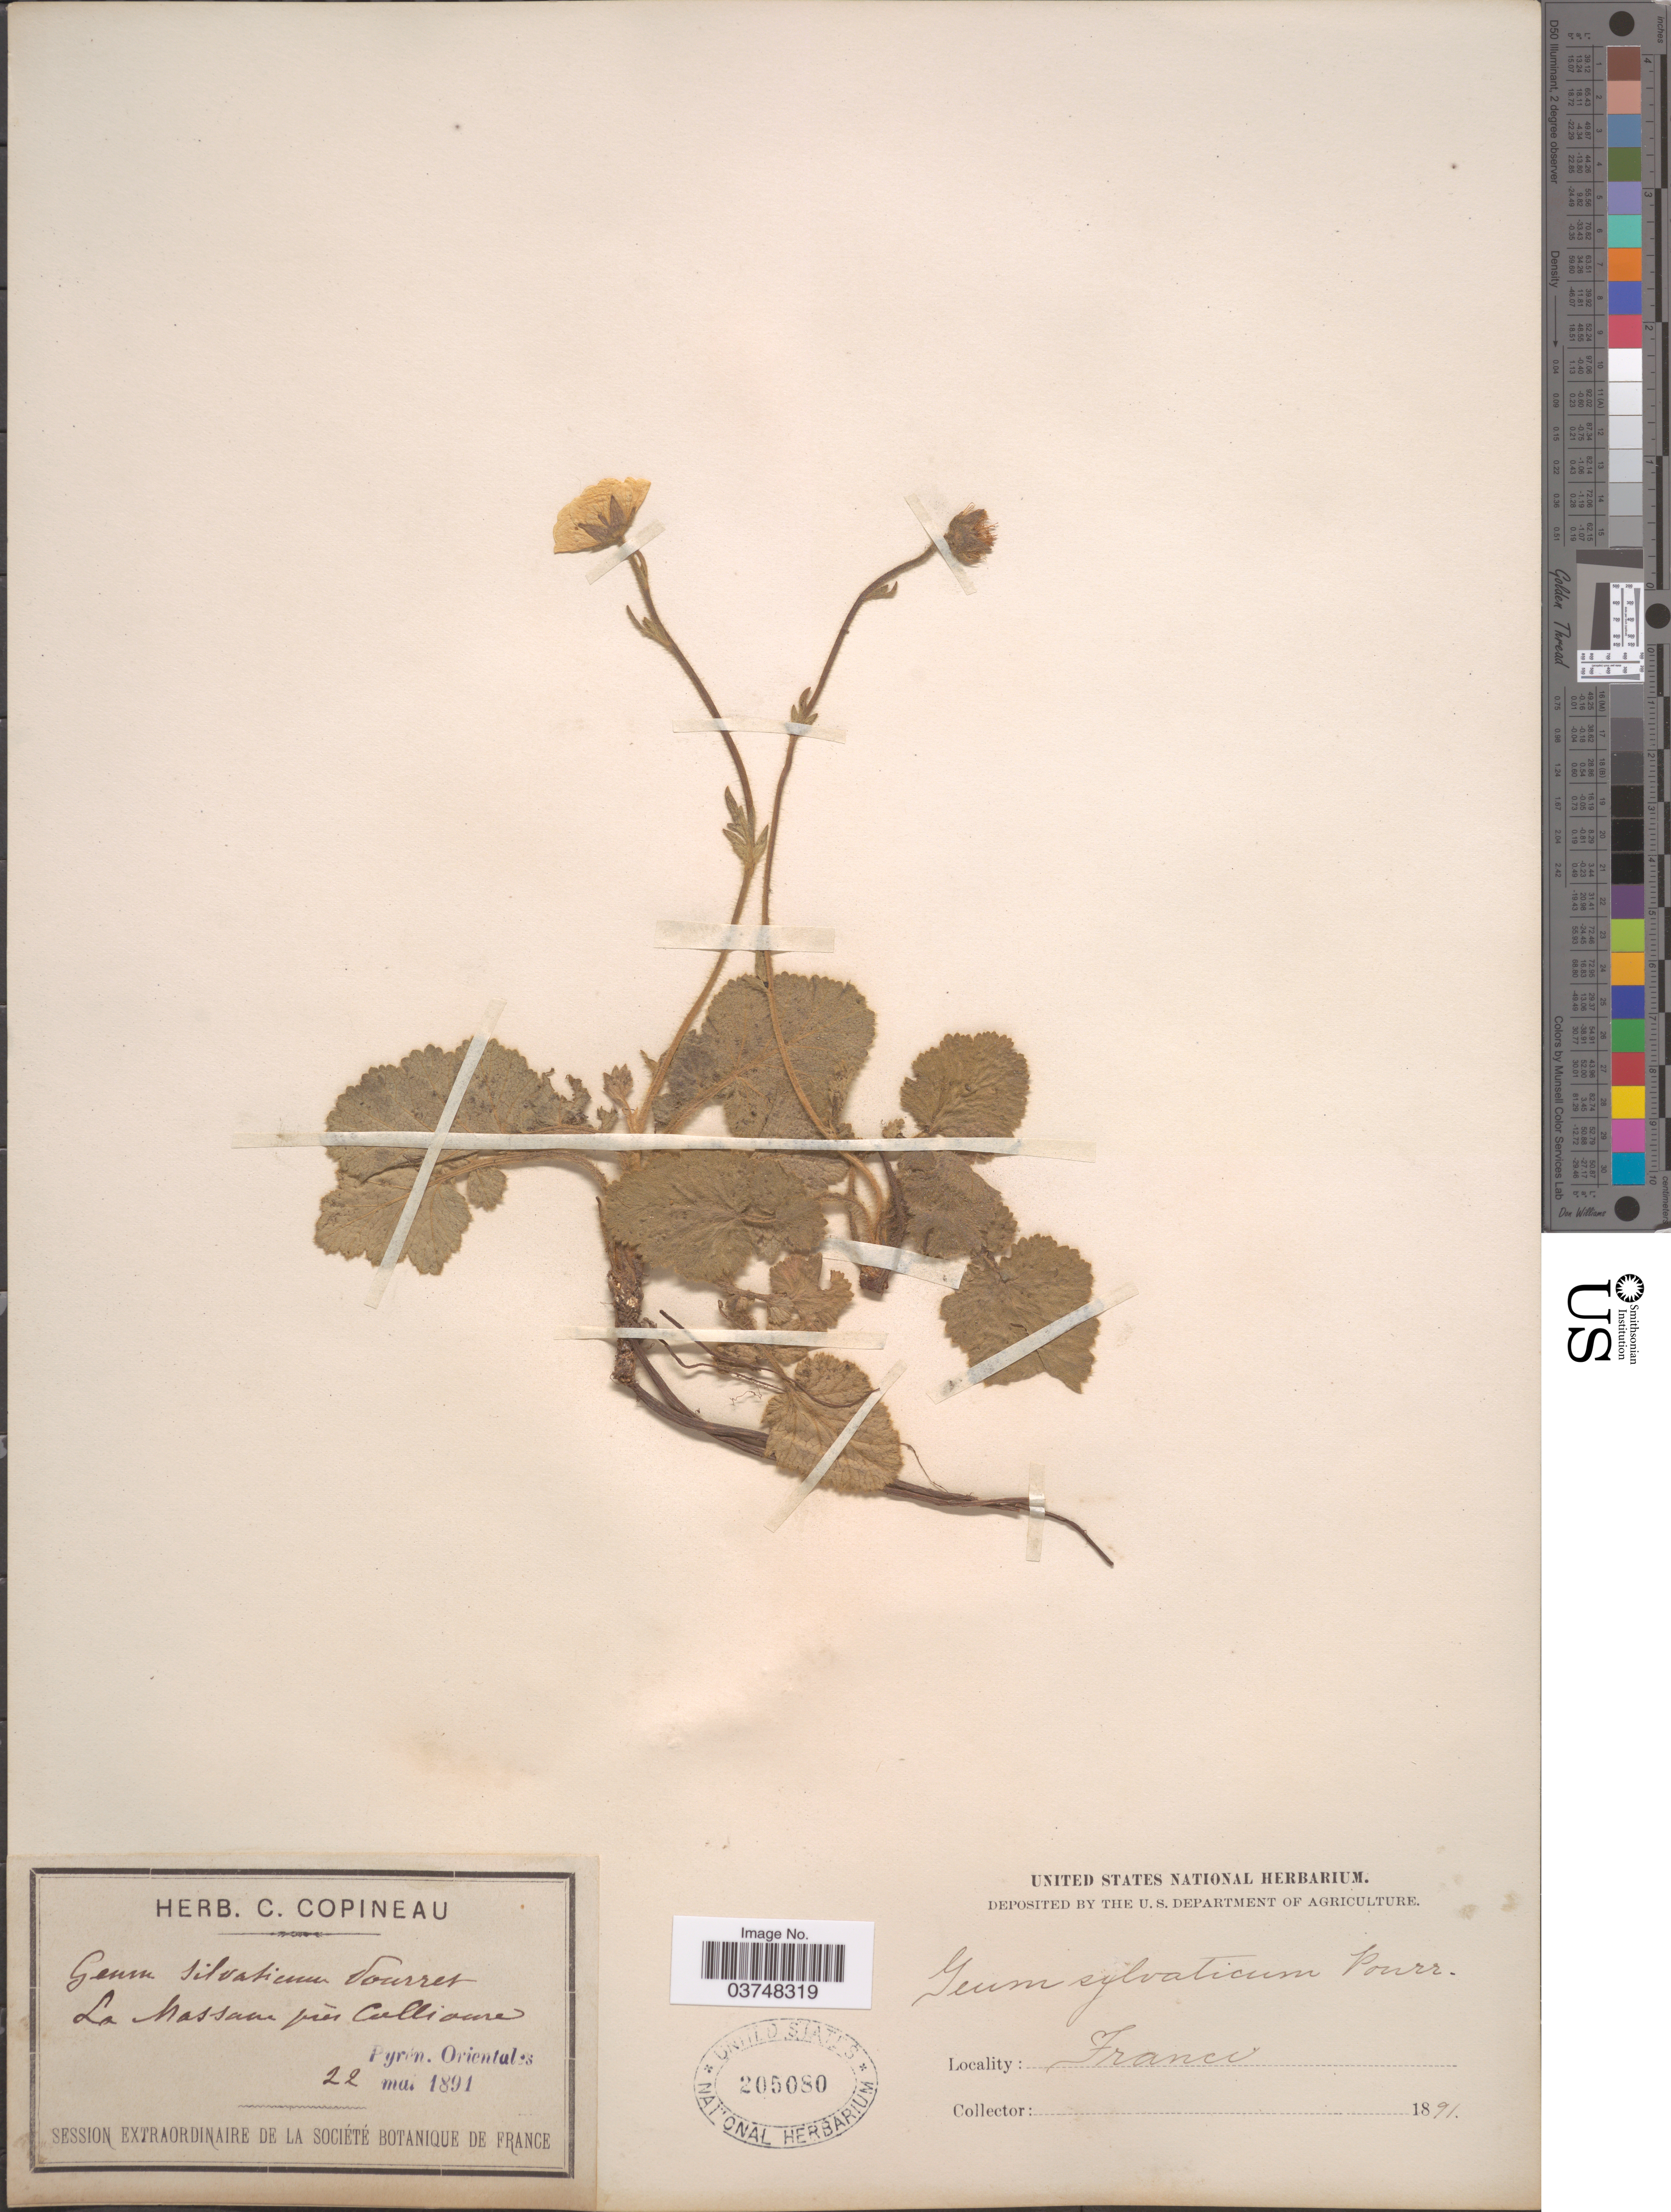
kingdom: Plantae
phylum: Tracheophyta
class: Magnoliopsida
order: Rosales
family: Rosaceae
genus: Geum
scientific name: Geum sylvaticum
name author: Pourr.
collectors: ex herb. C. Copineau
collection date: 1891-05-22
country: France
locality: La Massane prés Collioure. Pyrén. Orientales.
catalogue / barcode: US 205080